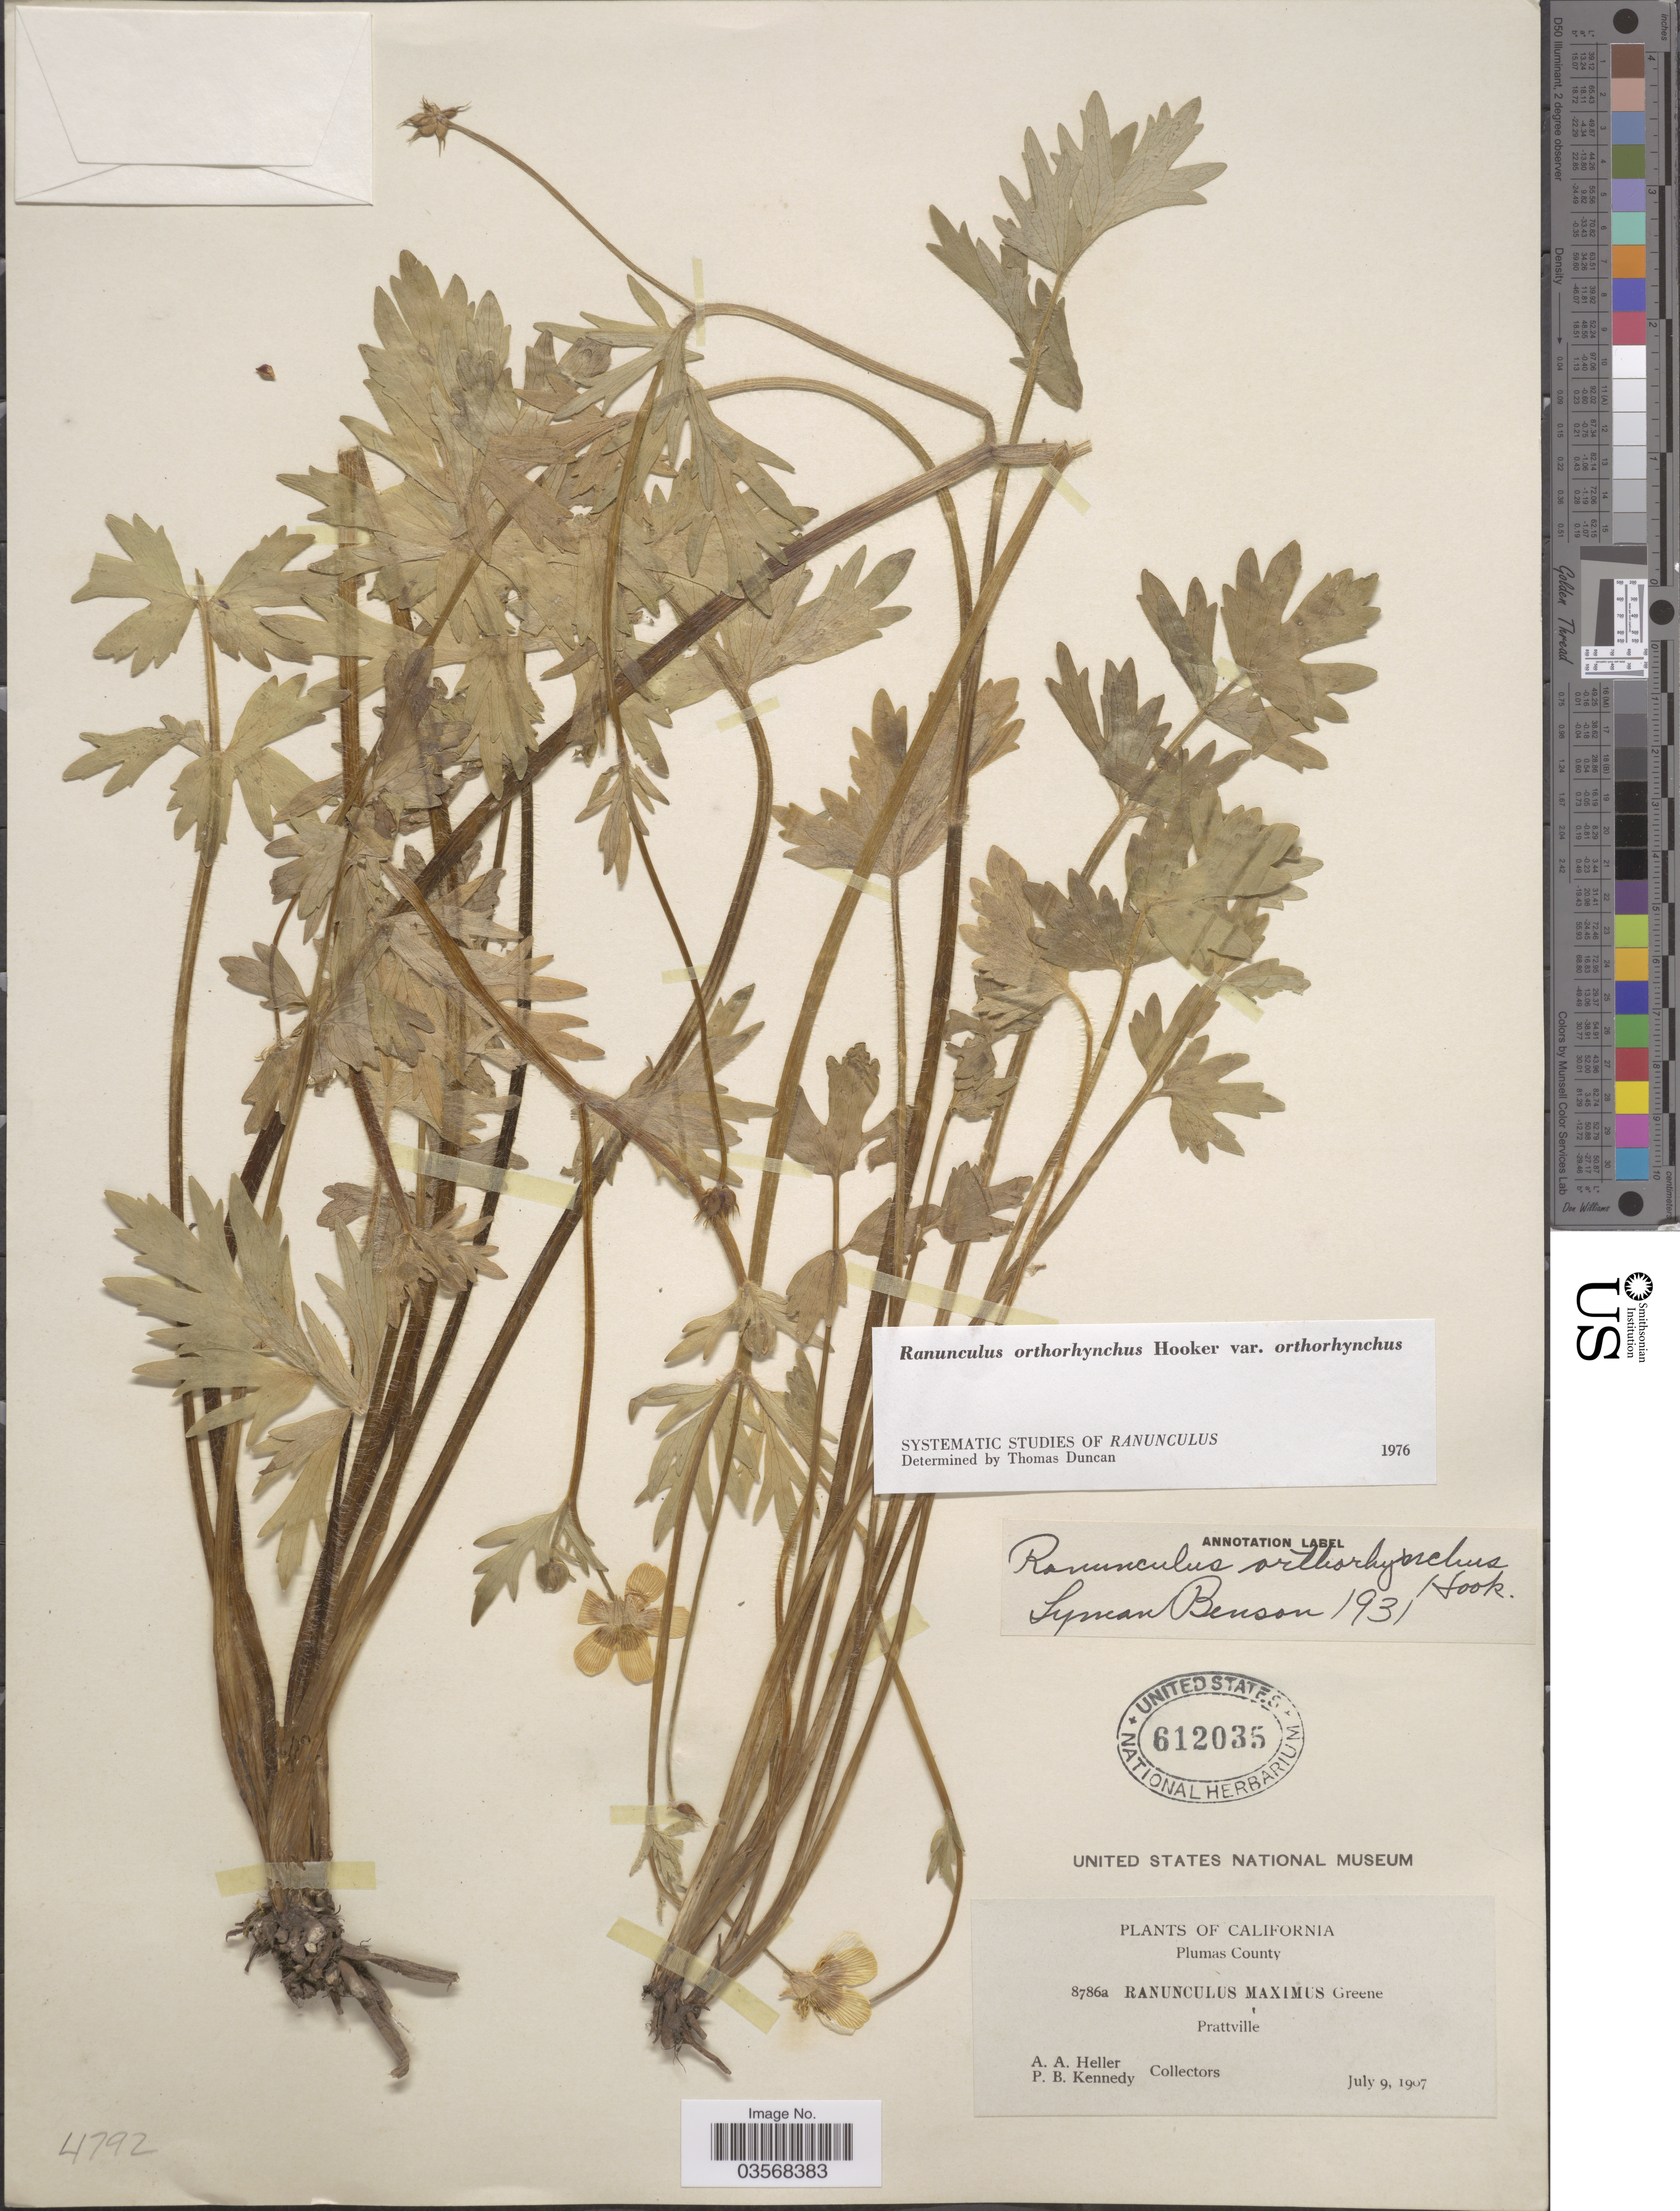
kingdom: Plantae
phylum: Tracheophyta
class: Magnoliopsida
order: Ranunculales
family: Ranunculaceae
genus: Ranunculus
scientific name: Ranunculus orthorhynchus var. orthorhynchus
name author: Hook.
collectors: A. A. Heller & P. B. Kennedy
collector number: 8786a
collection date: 1907-07-09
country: United States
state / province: California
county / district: Plumas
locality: Plumas County. Prattville.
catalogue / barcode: US 612035